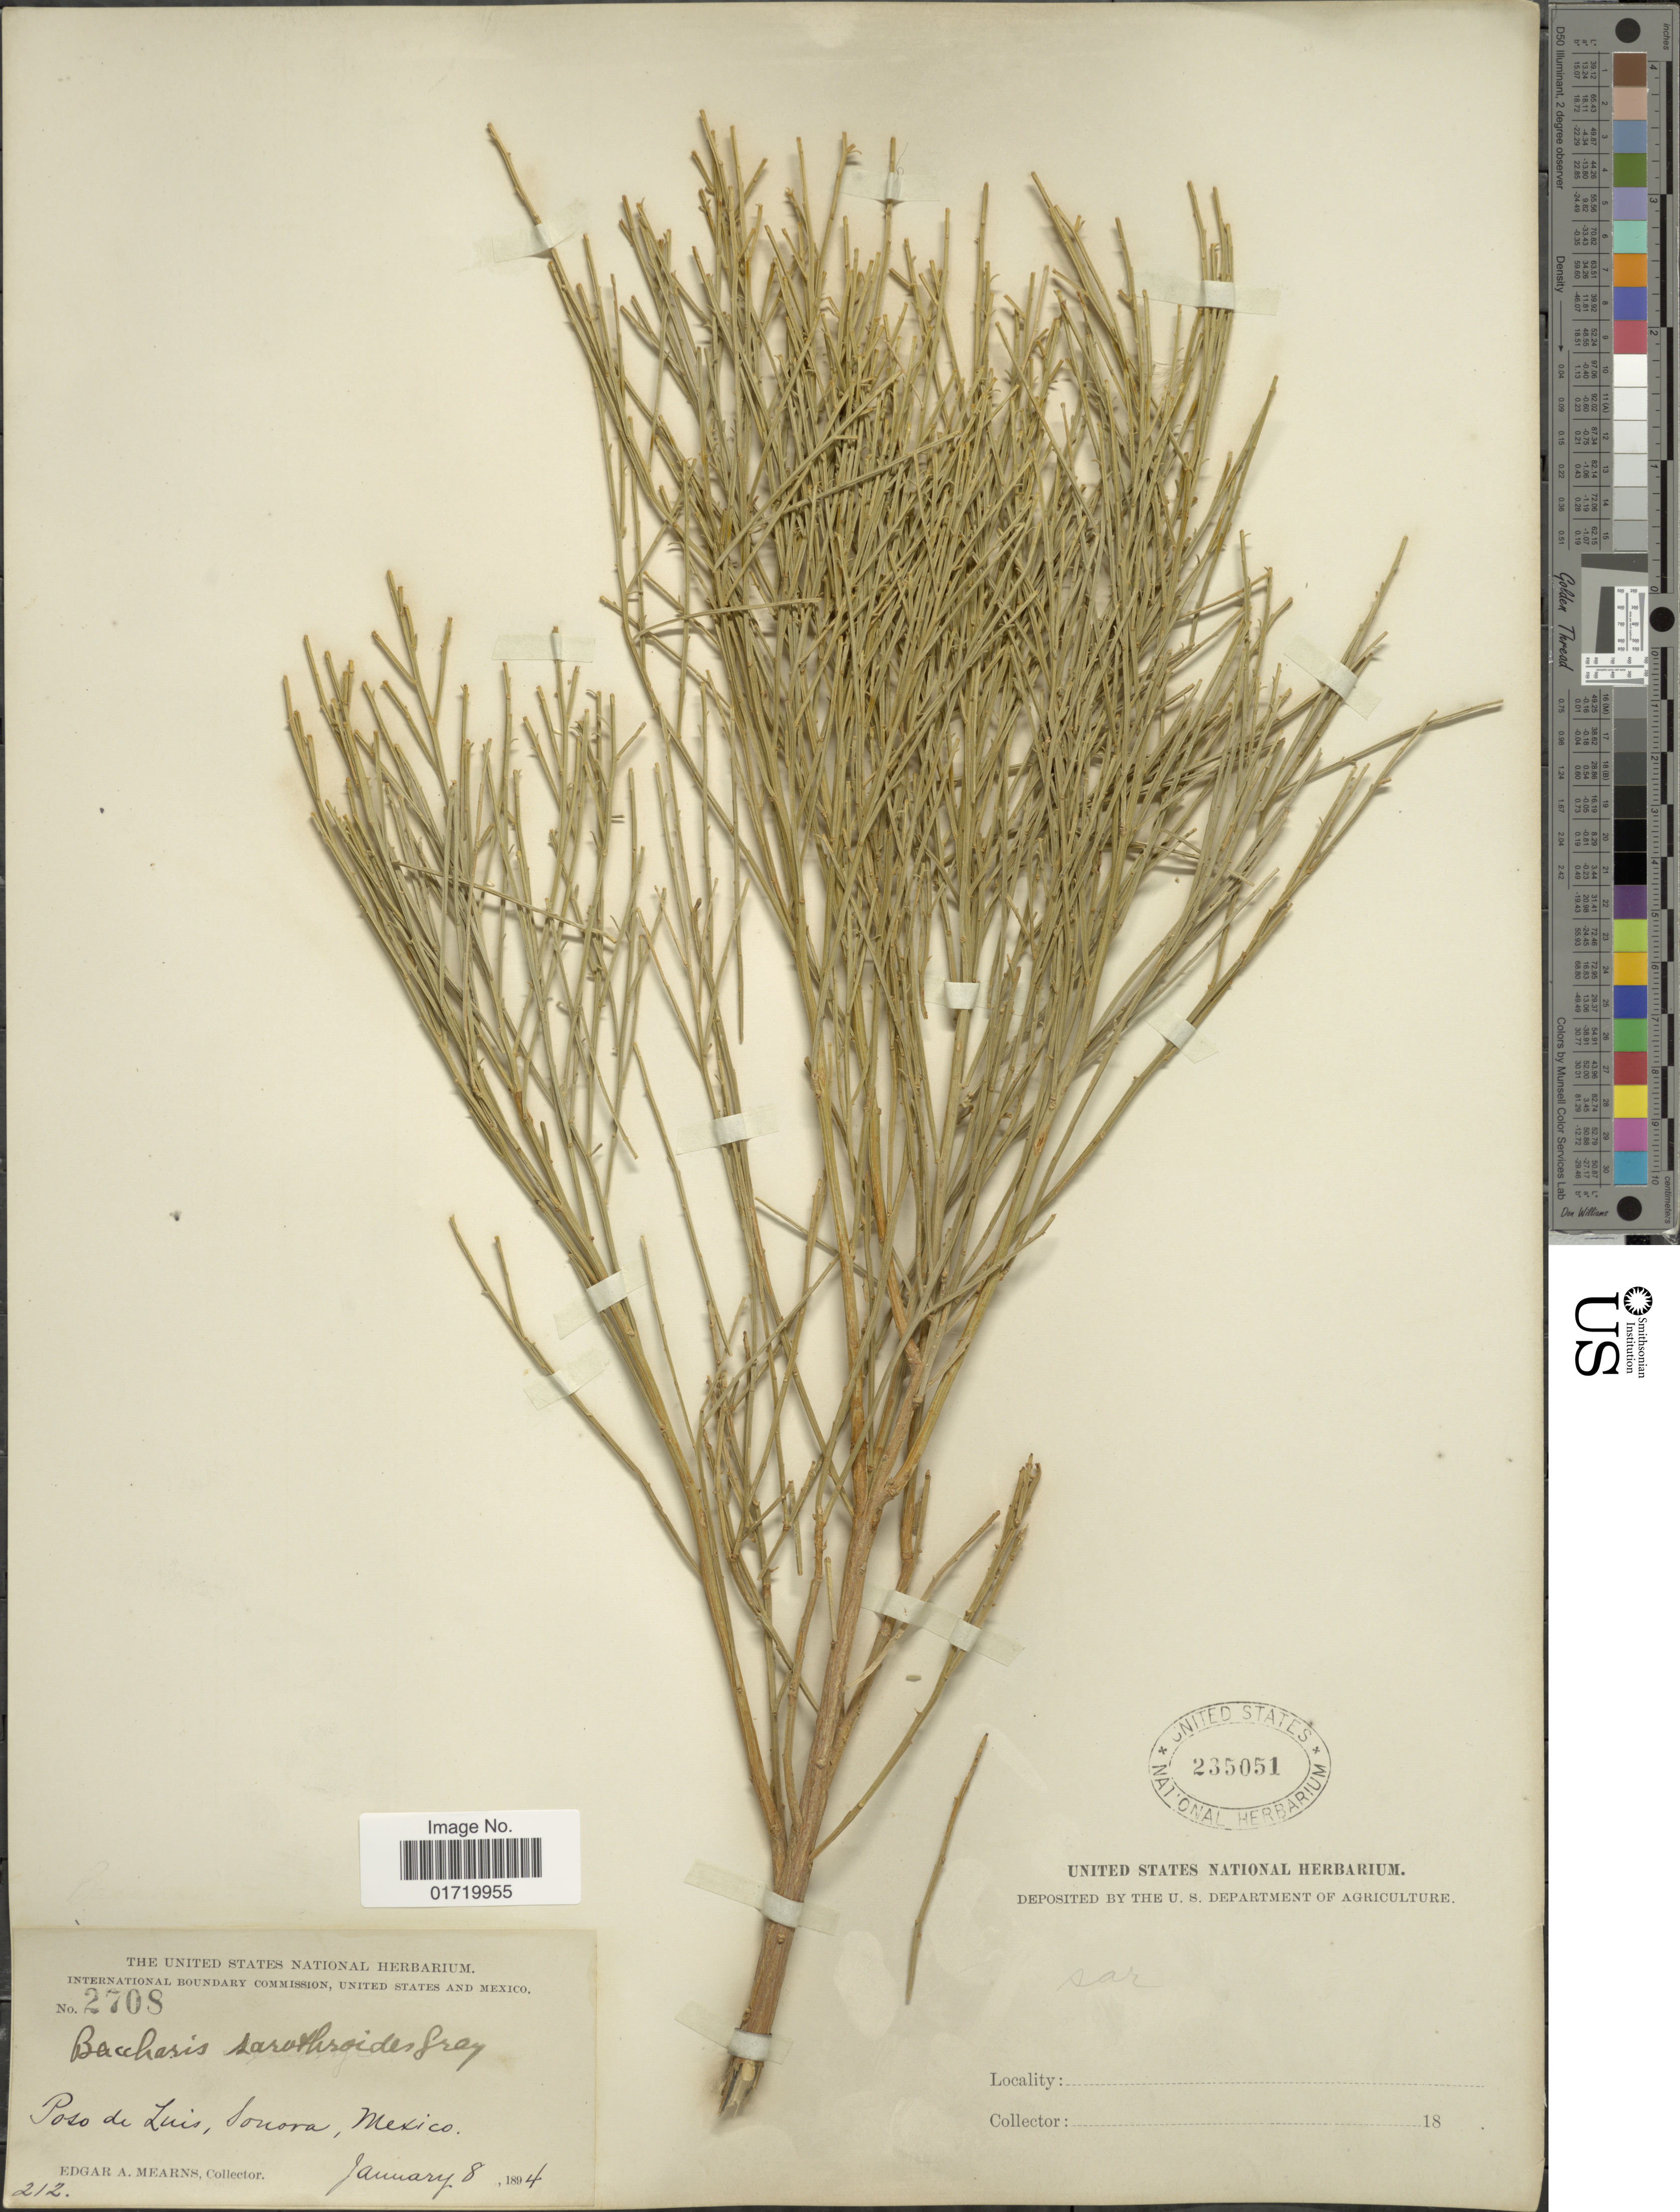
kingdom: Plantae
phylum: Tracheophyta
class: Magnoliopsida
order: Asterales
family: Asteraceae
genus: Baccharis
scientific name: Baccharis sarothroides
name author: A. Gray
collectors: E. A. Mearns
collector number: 2708/212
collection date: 1894-01-08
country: Mexico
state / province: Sonora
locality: Poso de Luis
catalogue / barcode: US 235051